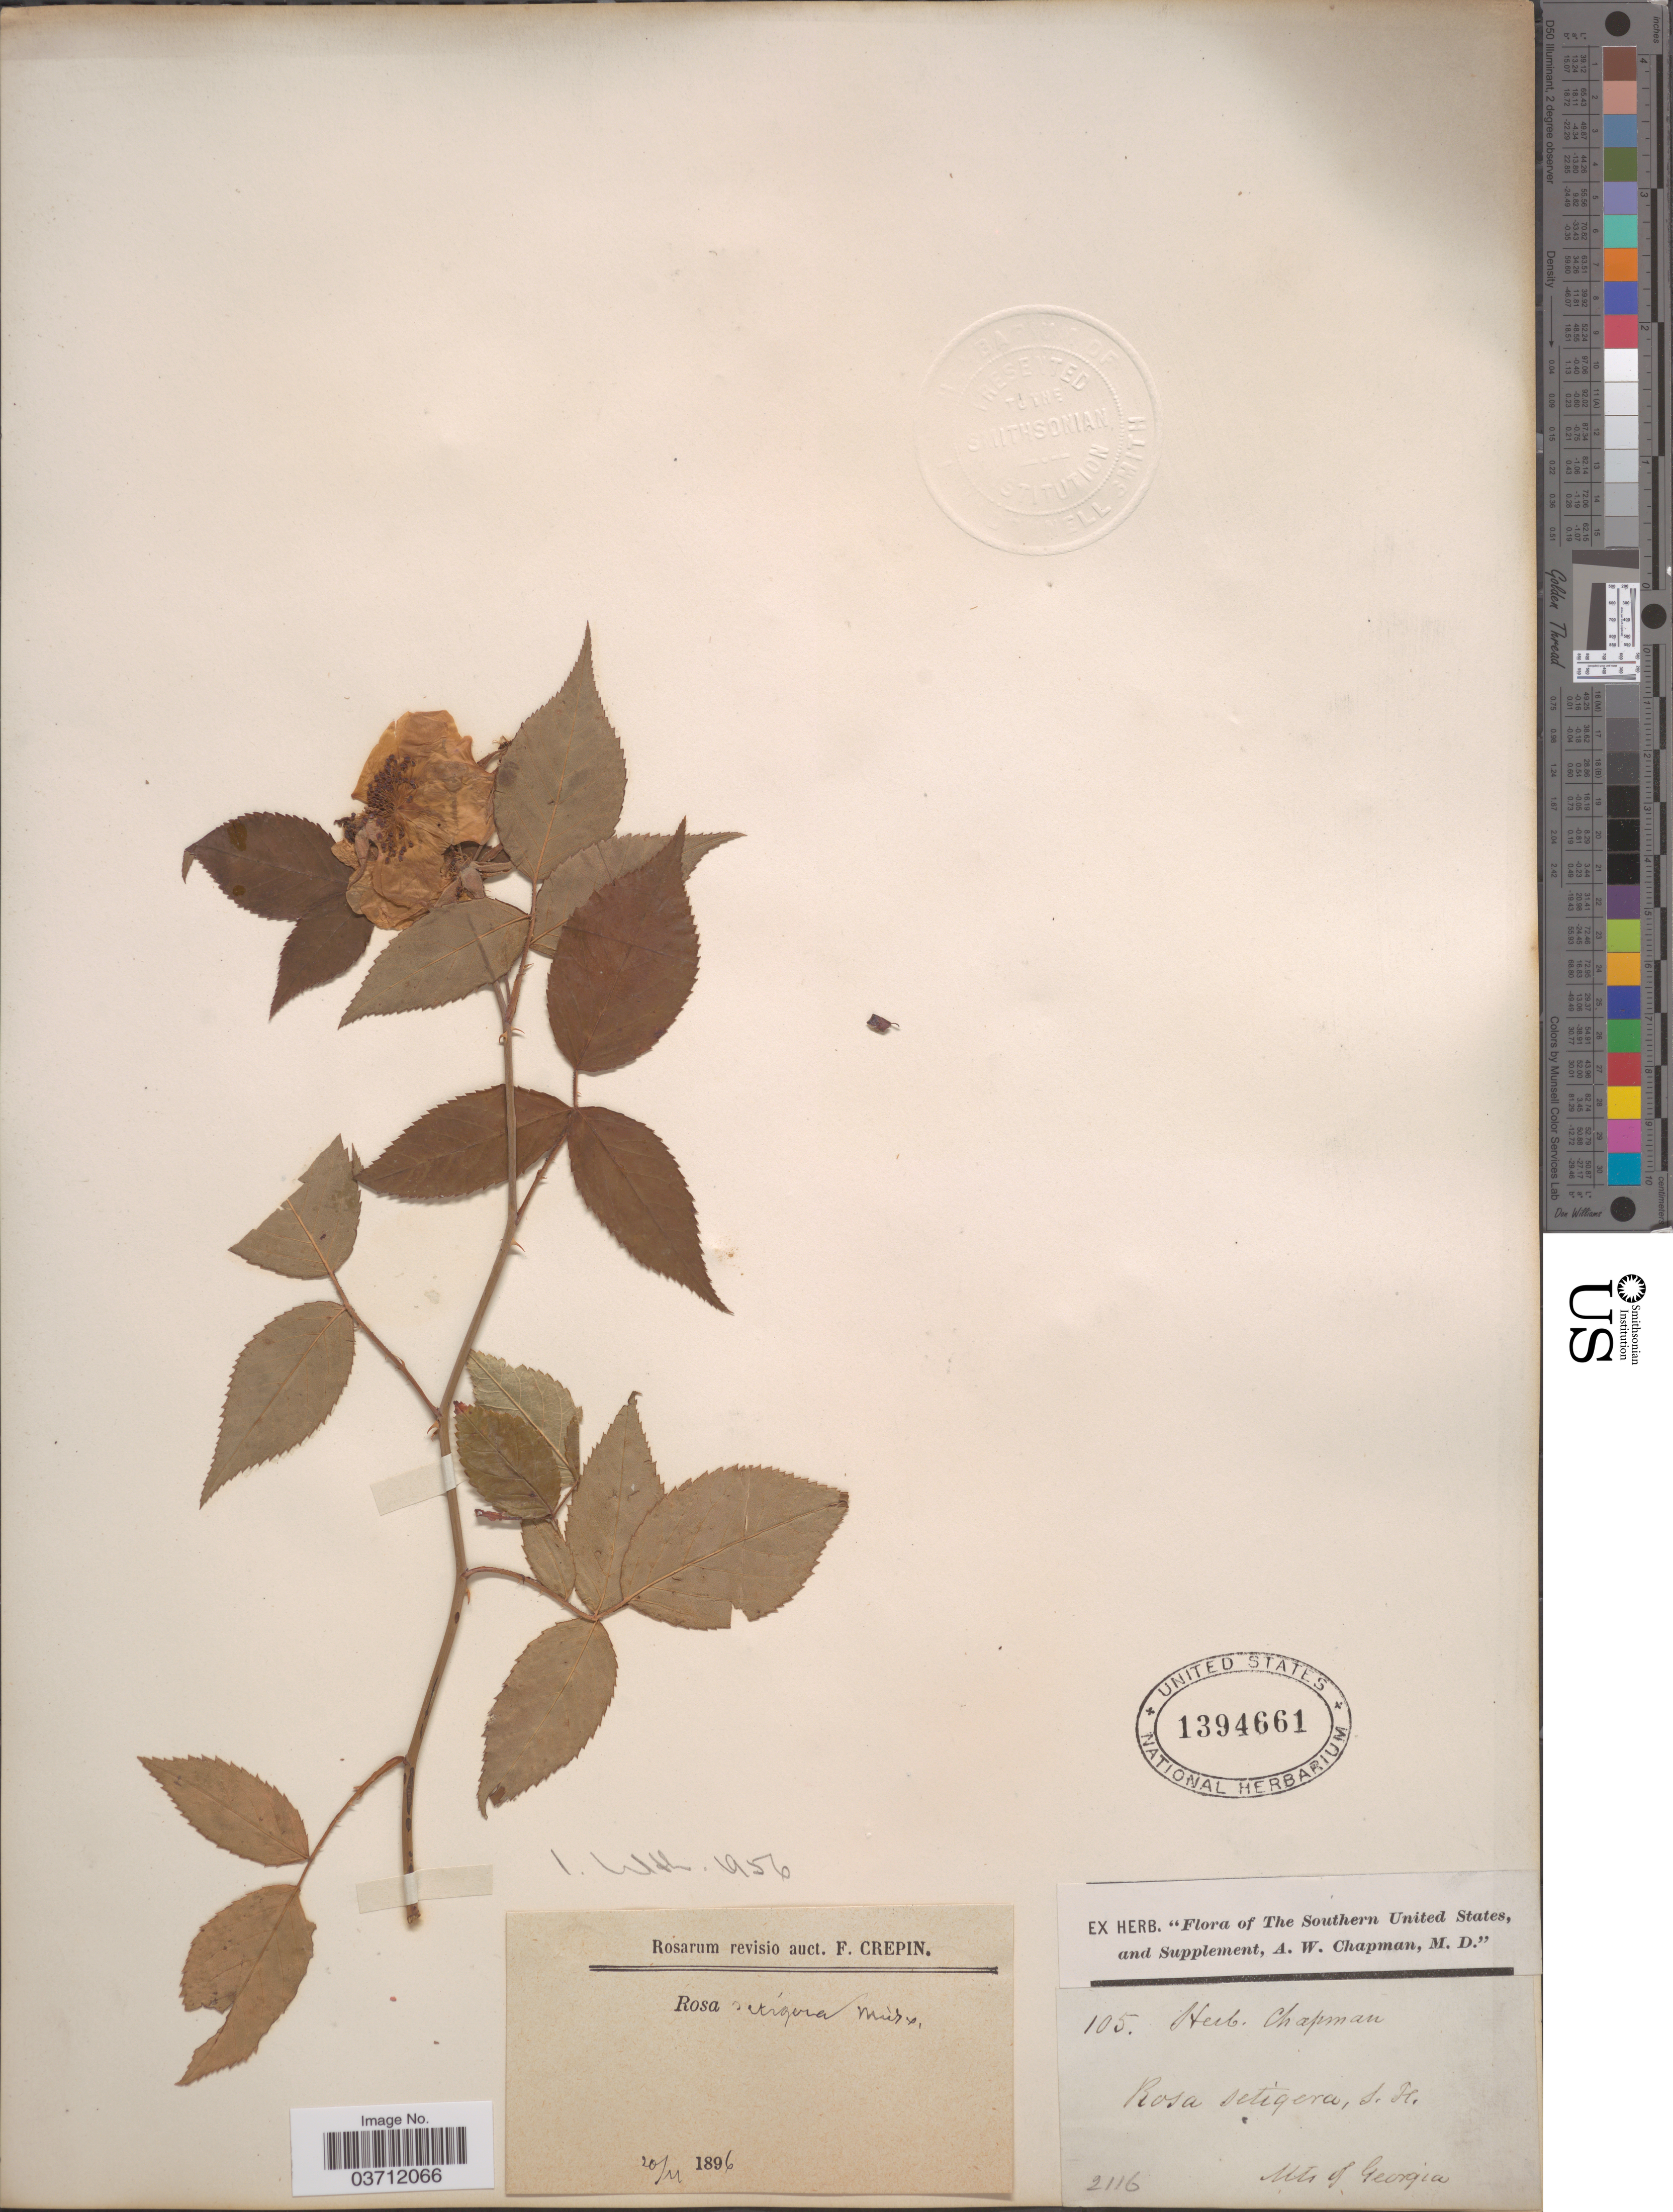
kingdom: Plantae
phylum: Tracheophyta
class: Magnoliopsida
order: Rosales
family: Rosaceae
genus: Rosa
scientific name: Rosa setigera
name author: Michx.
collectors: ex herb. Chapman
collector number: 105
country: United States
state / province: Georgia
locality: Southern United States. Mts of Georgia.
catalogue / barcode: US 1394661